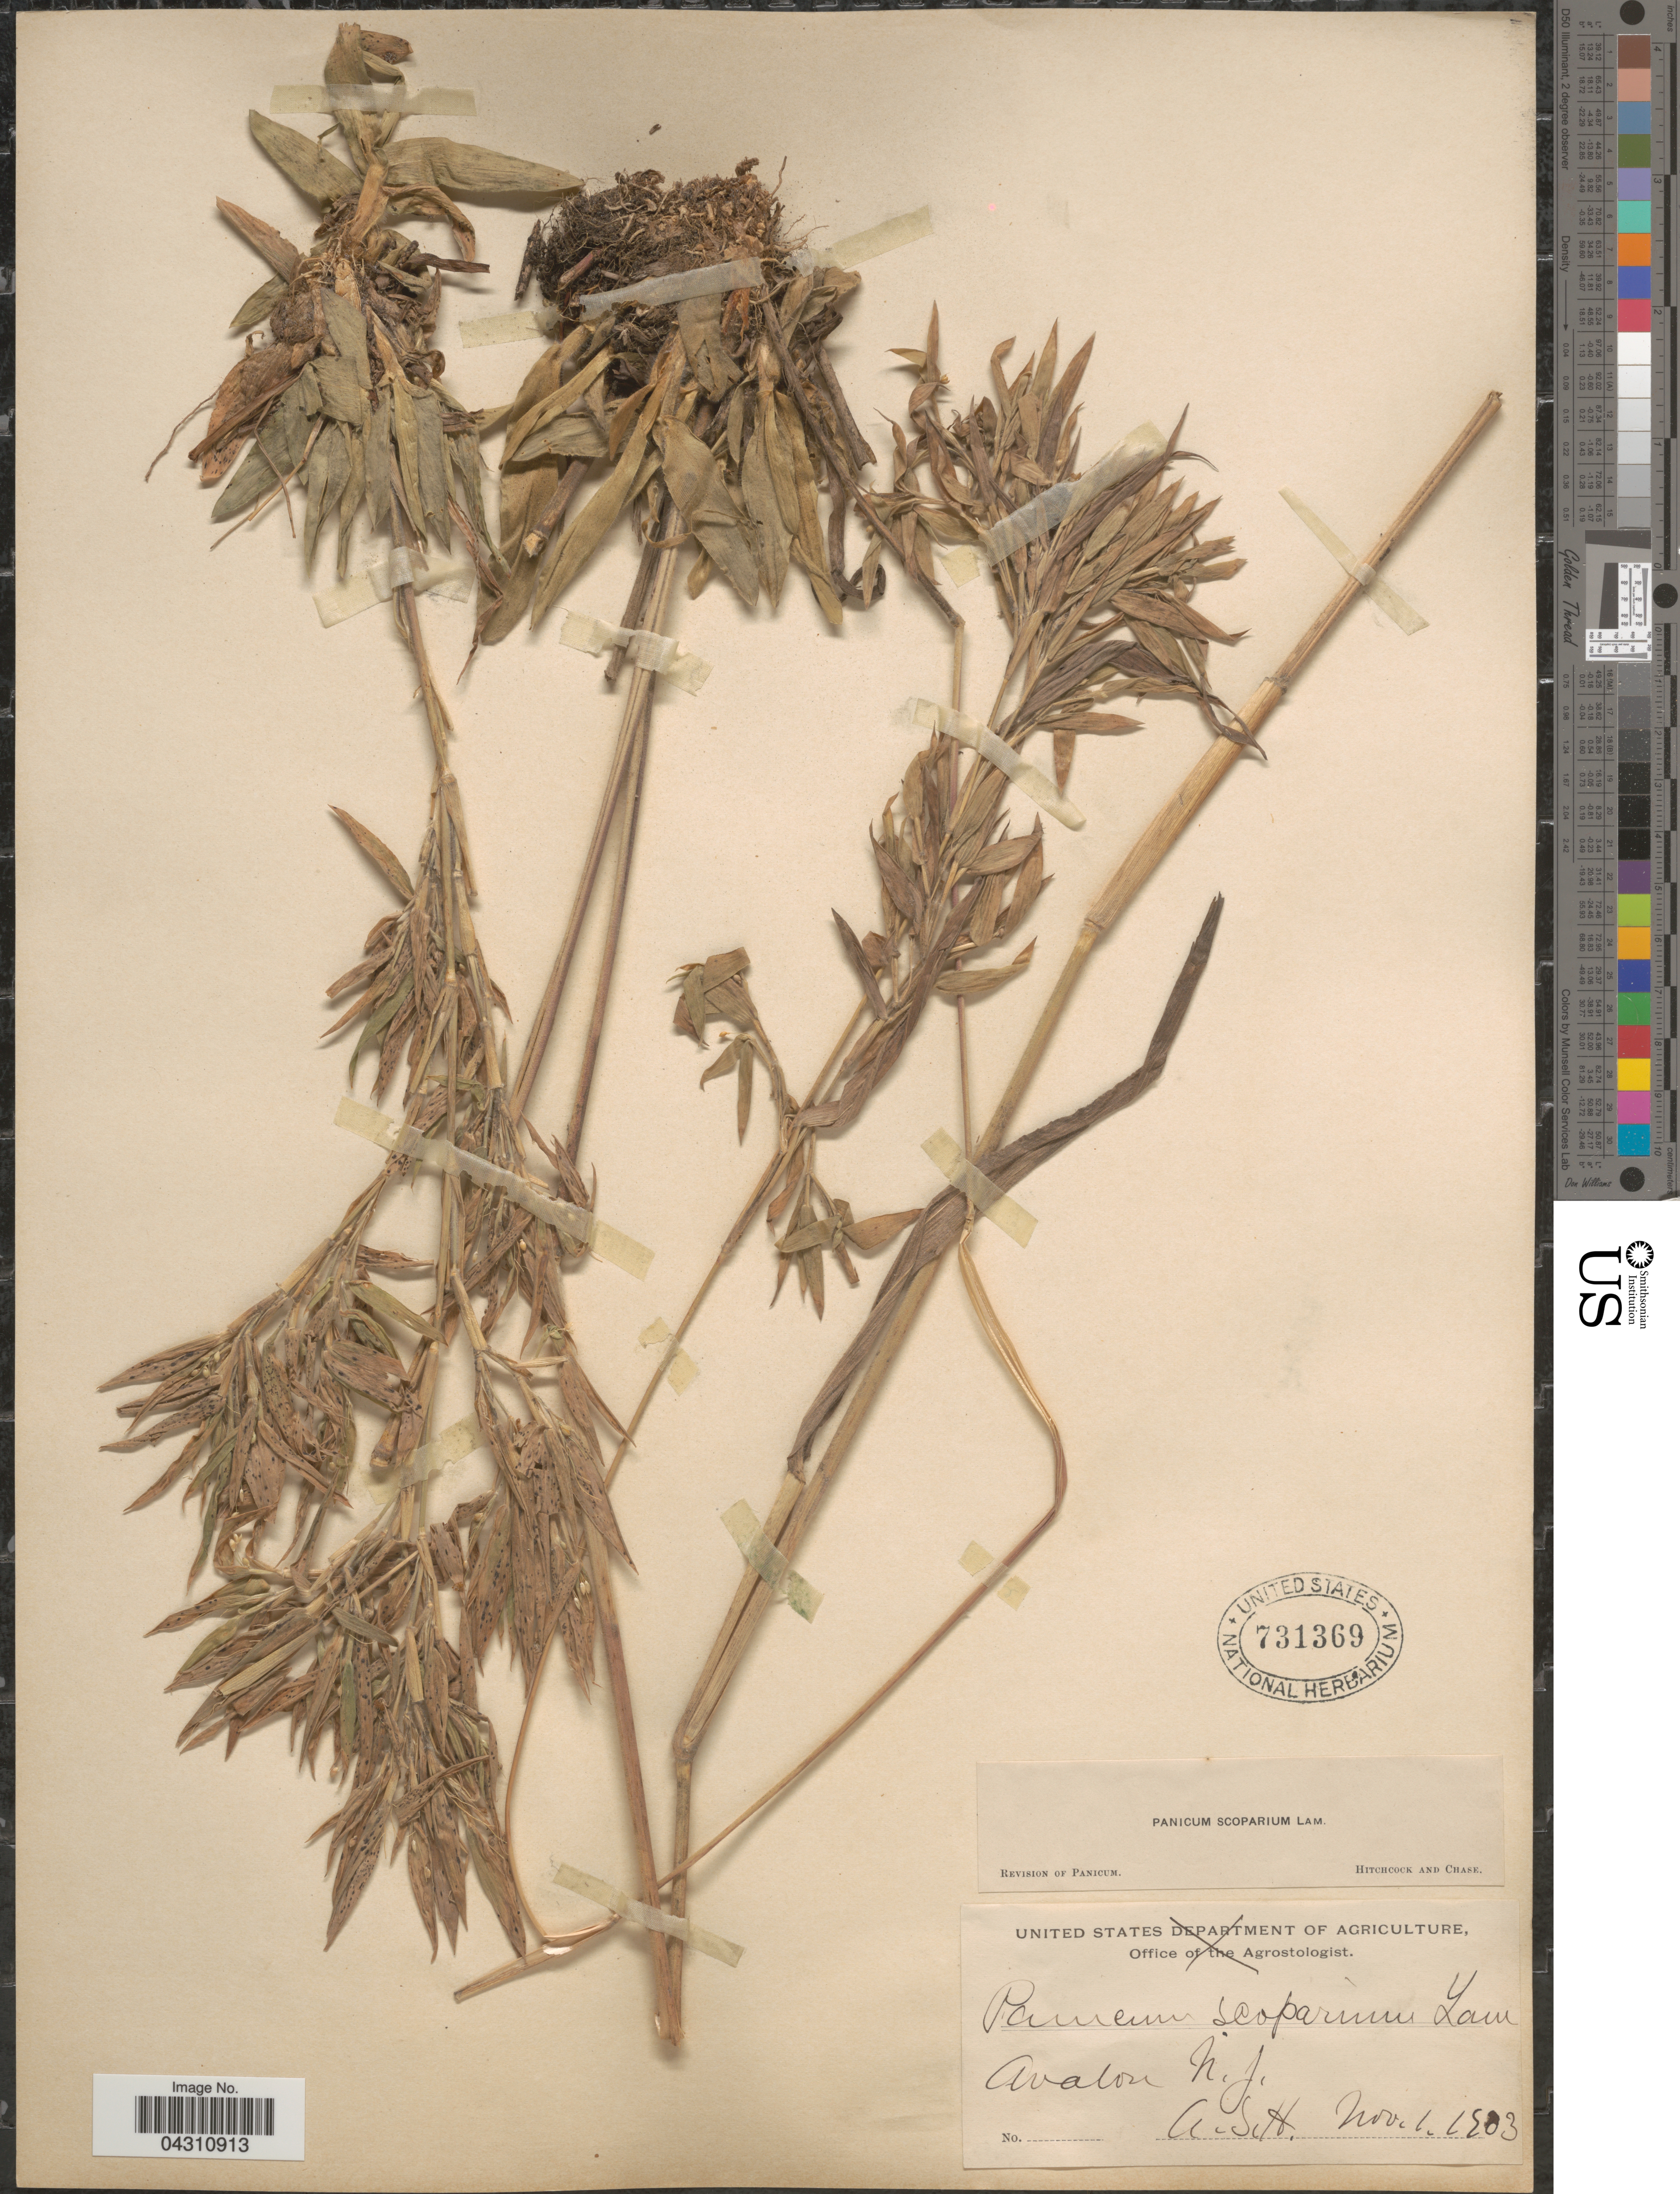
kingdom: Plantae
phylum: Tracheophyta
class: Liliopsida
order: Poales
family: Poaceae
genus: Dichanthelium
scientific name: Dichanthelium scoparium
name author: (Lam.) Gould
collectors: A. H.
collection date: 1903-11-01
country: United States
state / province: New Jersey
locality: Avalon.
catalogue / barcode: US 731369